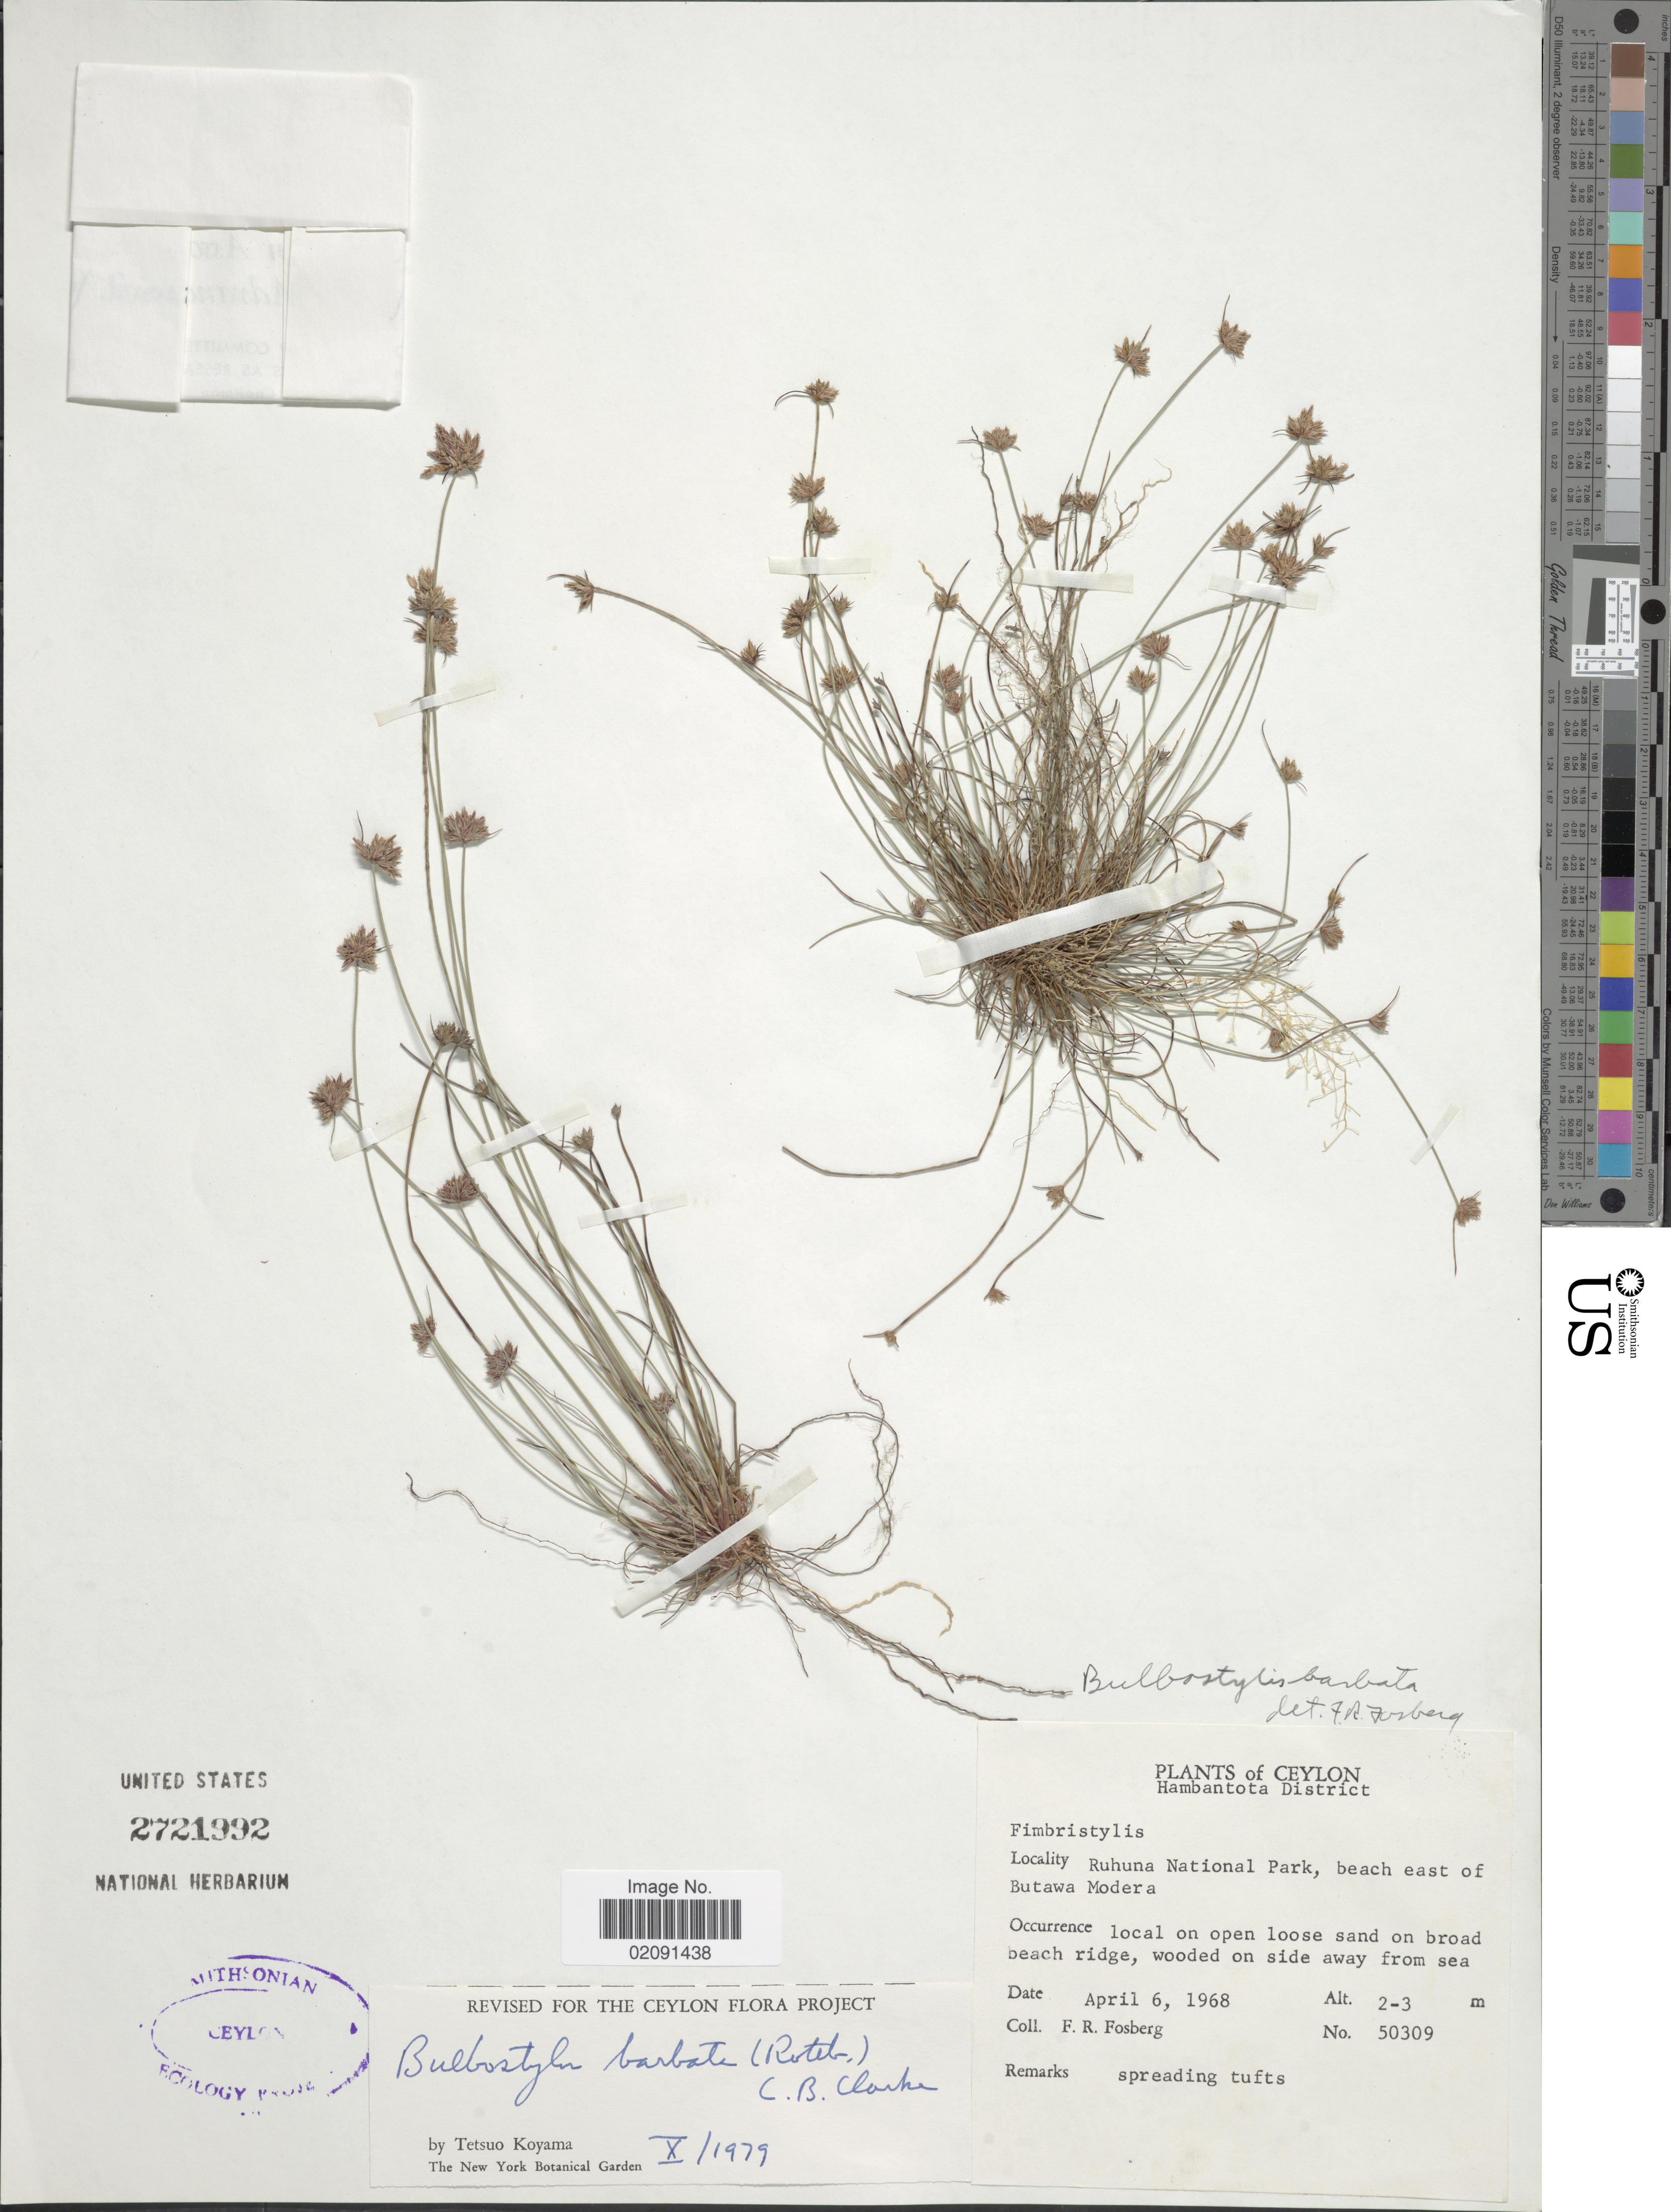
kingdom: Plantae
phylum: Tracheophyta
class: Liliopsida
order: Poales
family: Cyperaceae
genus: Bulbostylis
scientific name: Bulbostylis barbata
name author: (Rottb.) C.B. Clarke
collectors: F. R. Fosberg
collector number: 50309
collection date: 1968-04-06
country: Sri Lanka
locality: Ceylon, Hambantota District, Ruhuna National Park, beach east of Butawa Modera, local on open loose sand on broad beach ridge, wooded on side away from sea.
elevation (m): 2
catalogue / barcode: US 2721992